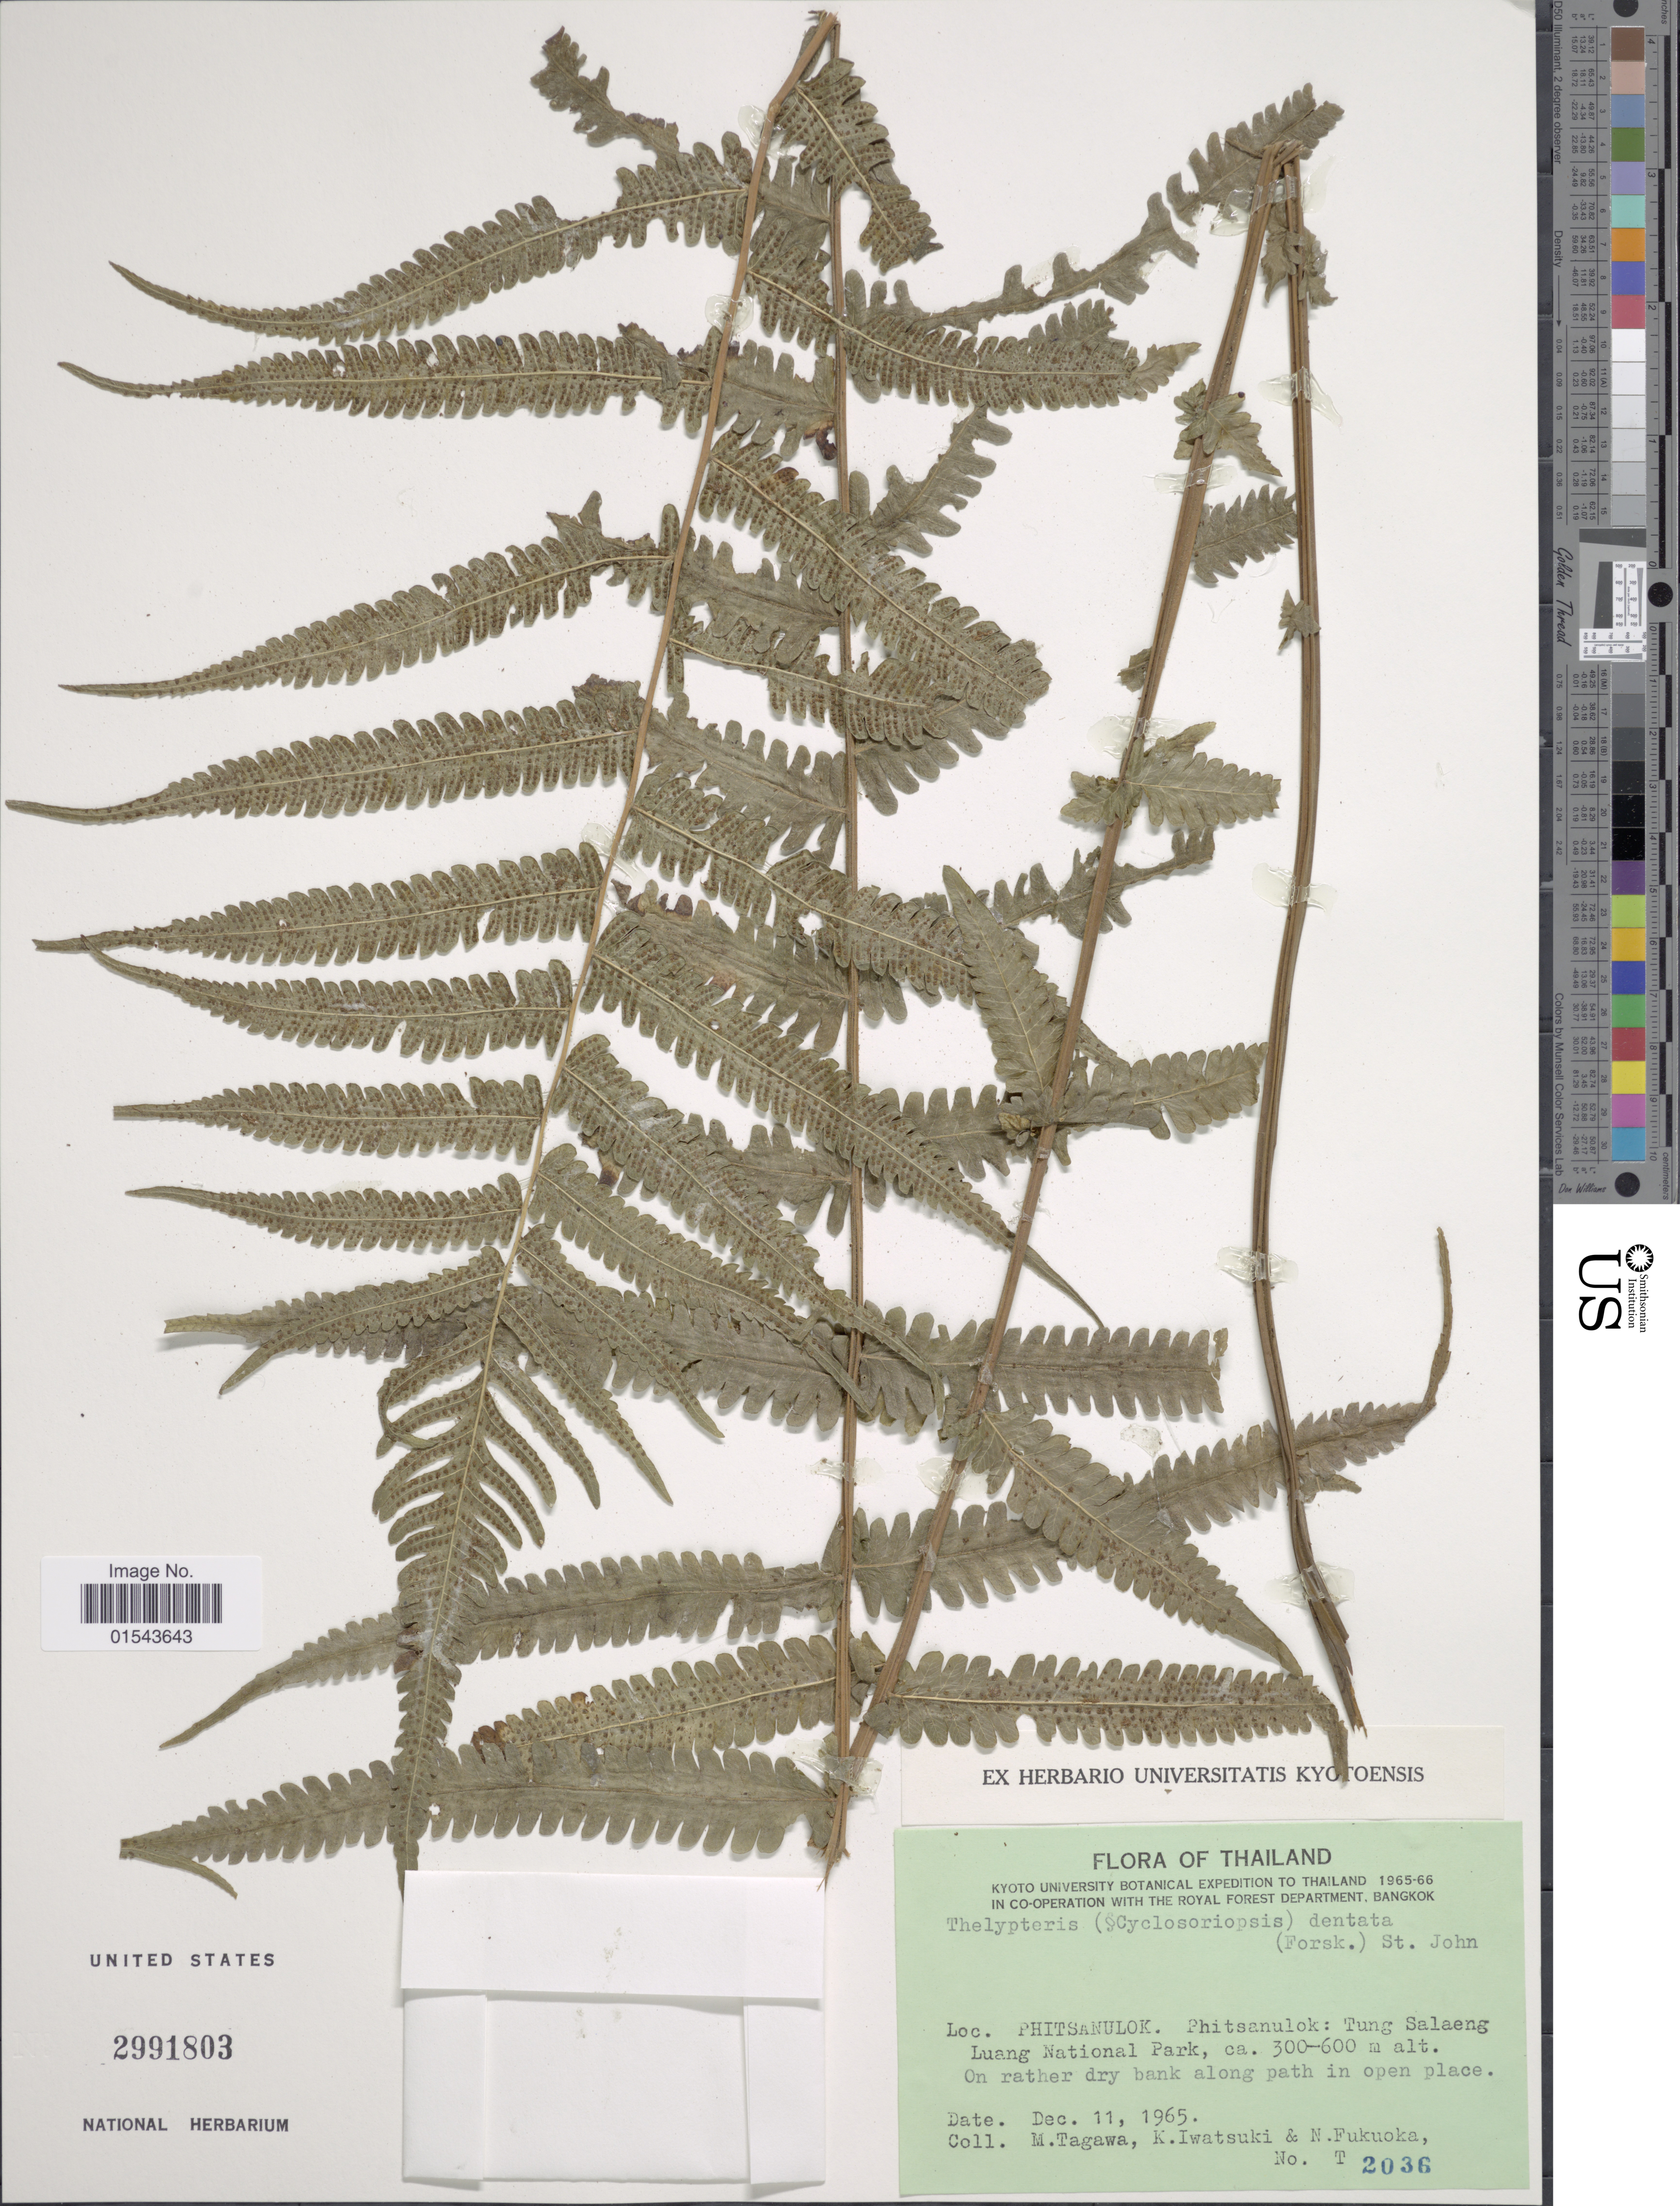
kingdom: Plantae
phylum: Tracheophyta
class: Polypodiopsida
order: Polypodiales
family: Thelypteridaceae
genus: Christella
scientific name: Christella dentata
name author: (Forssk.) Brownsey & Jermy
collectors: M. Tagawa, K. Iwatsuki & N. Fukuoka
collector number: T 2036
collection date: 1965-12-11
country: Thailand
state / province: Phitsanulok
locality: Phitsanulok, Phitsanulok: Tung Salaeng Luang National Park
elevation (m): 300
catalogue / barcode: US 2991803